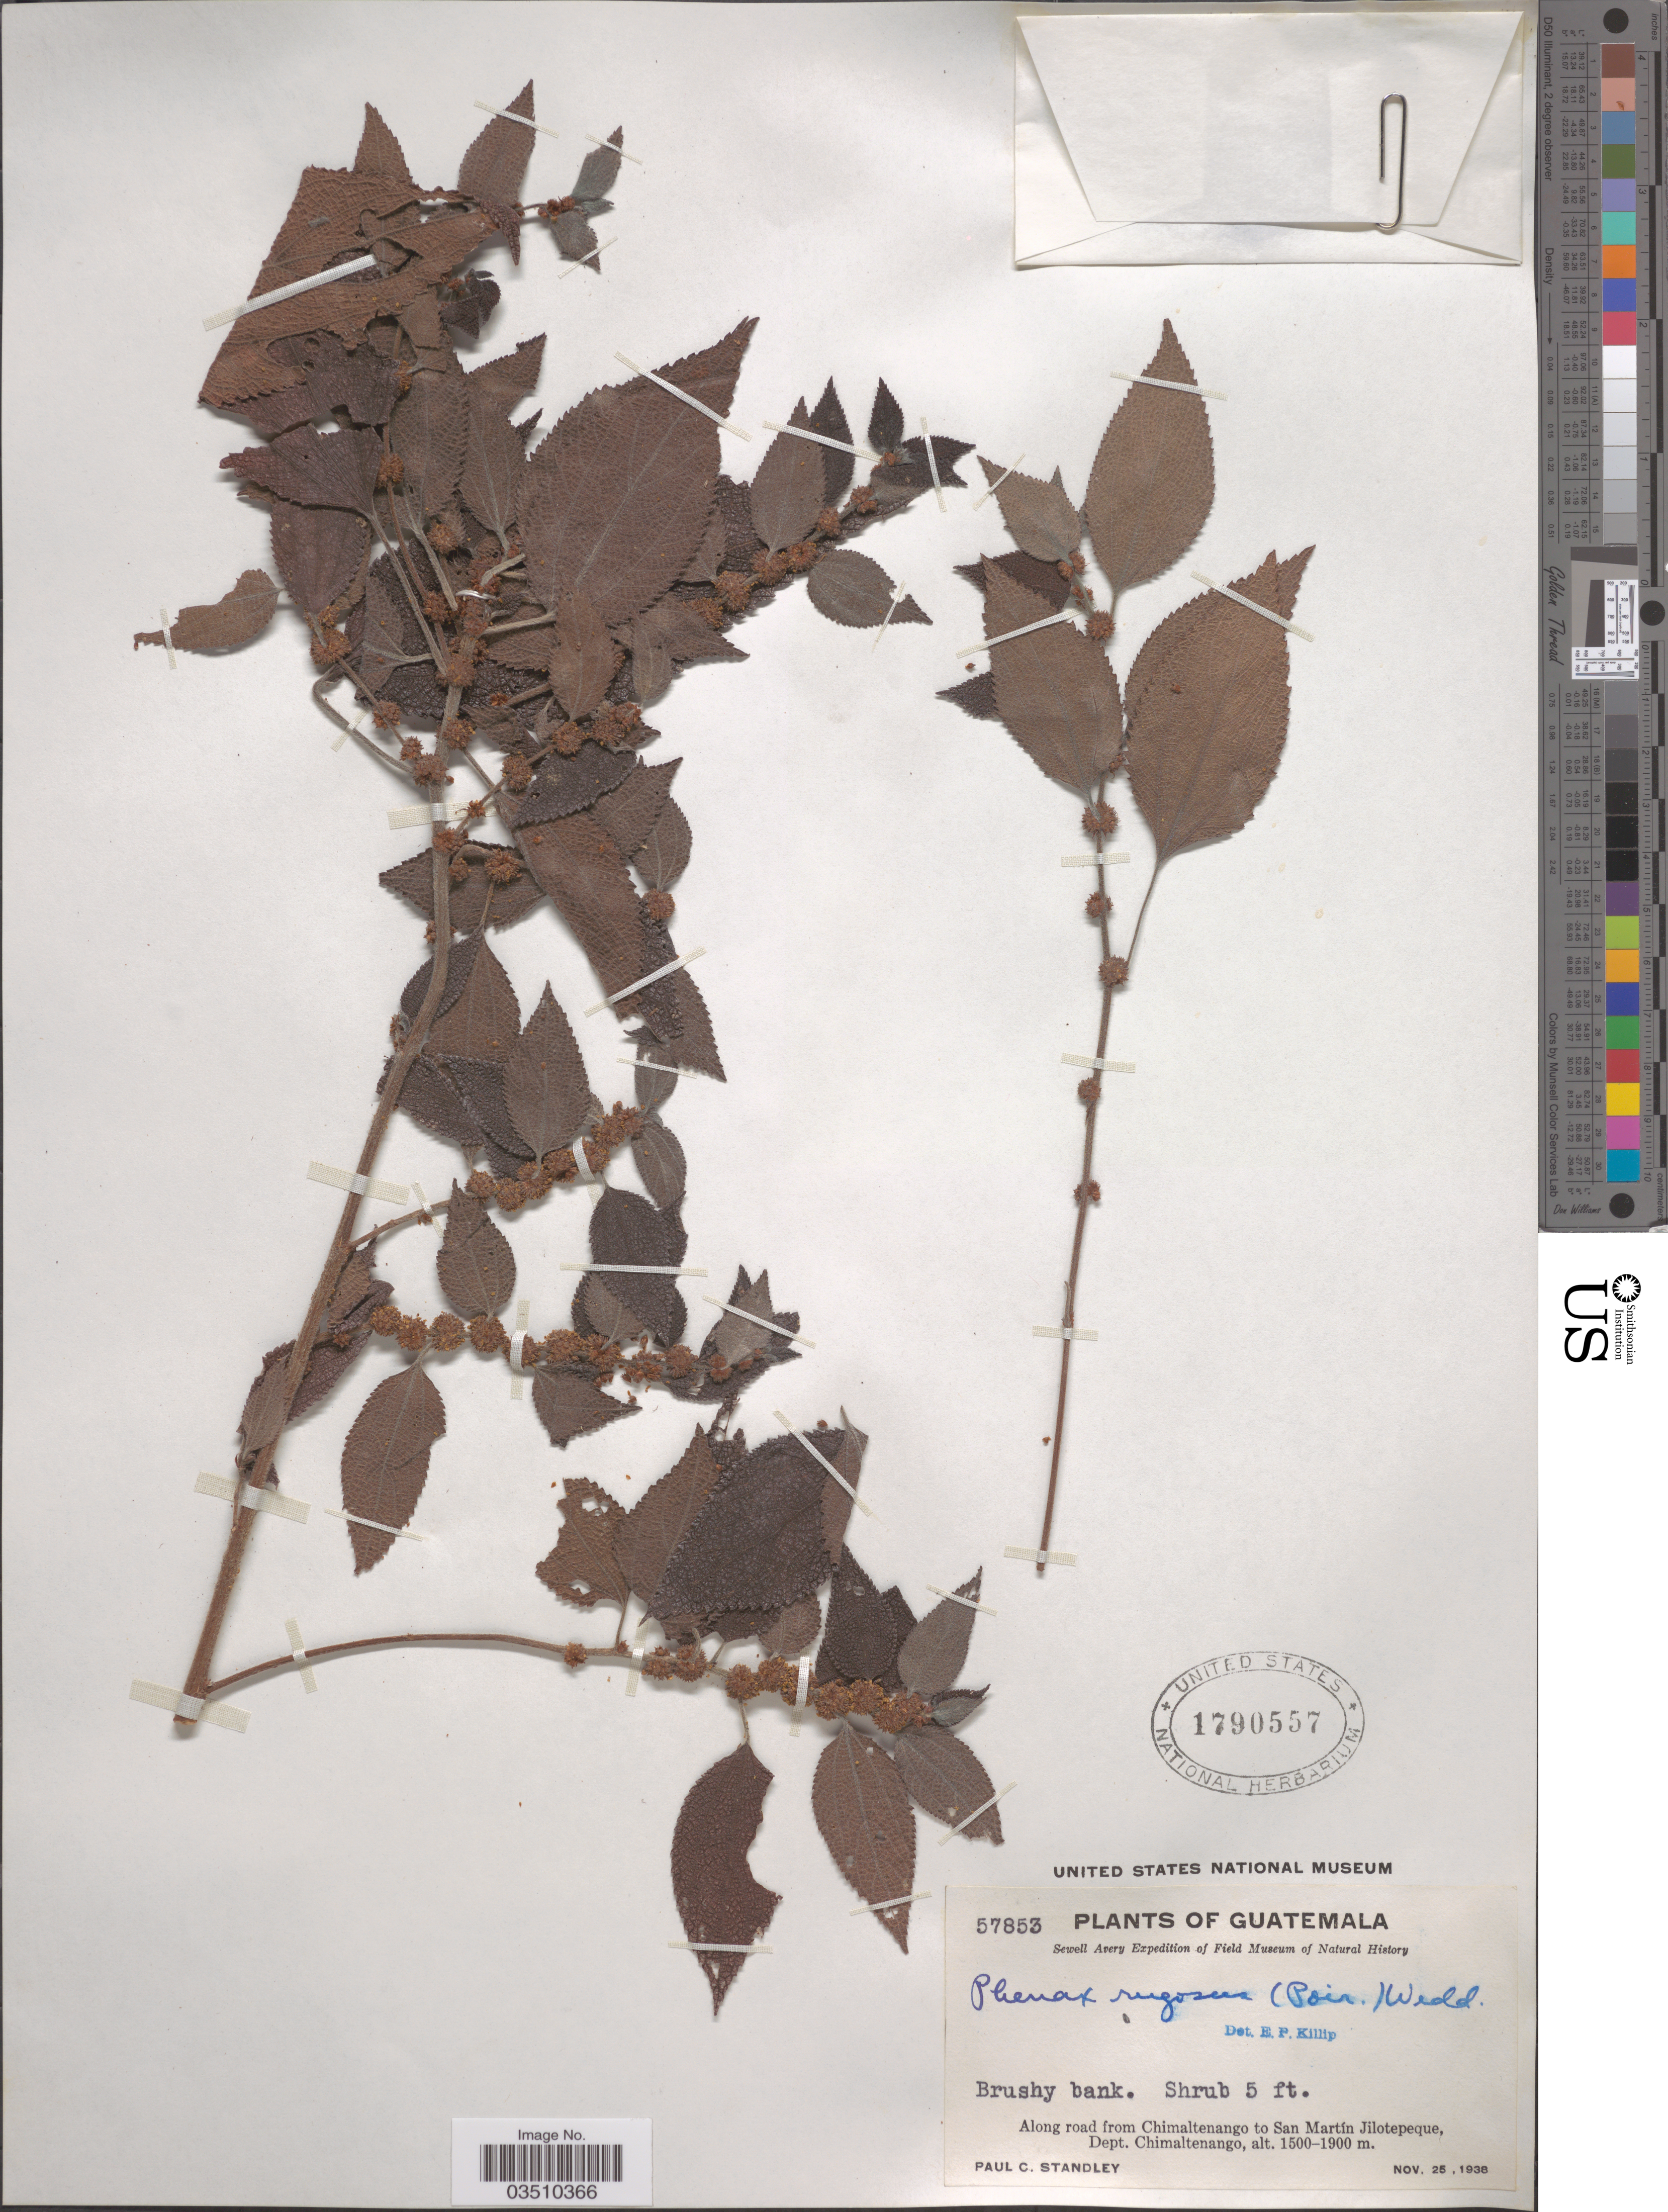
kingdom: Plantae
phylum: Tracheophyta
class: Magnoliopsida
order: Rosales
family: Urticaceae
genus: Phenax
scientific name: Phenax rugosus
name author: (Poir.) Wedd.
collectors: P. C. Standley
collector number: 57853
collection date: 1938-11-25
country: Guatemala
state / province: Chimaltenango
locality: Along road from Chimaltenango to San Martín Jilotepeque, Dept. Chimaltenango.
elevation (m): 1500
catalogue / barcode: US 1790557